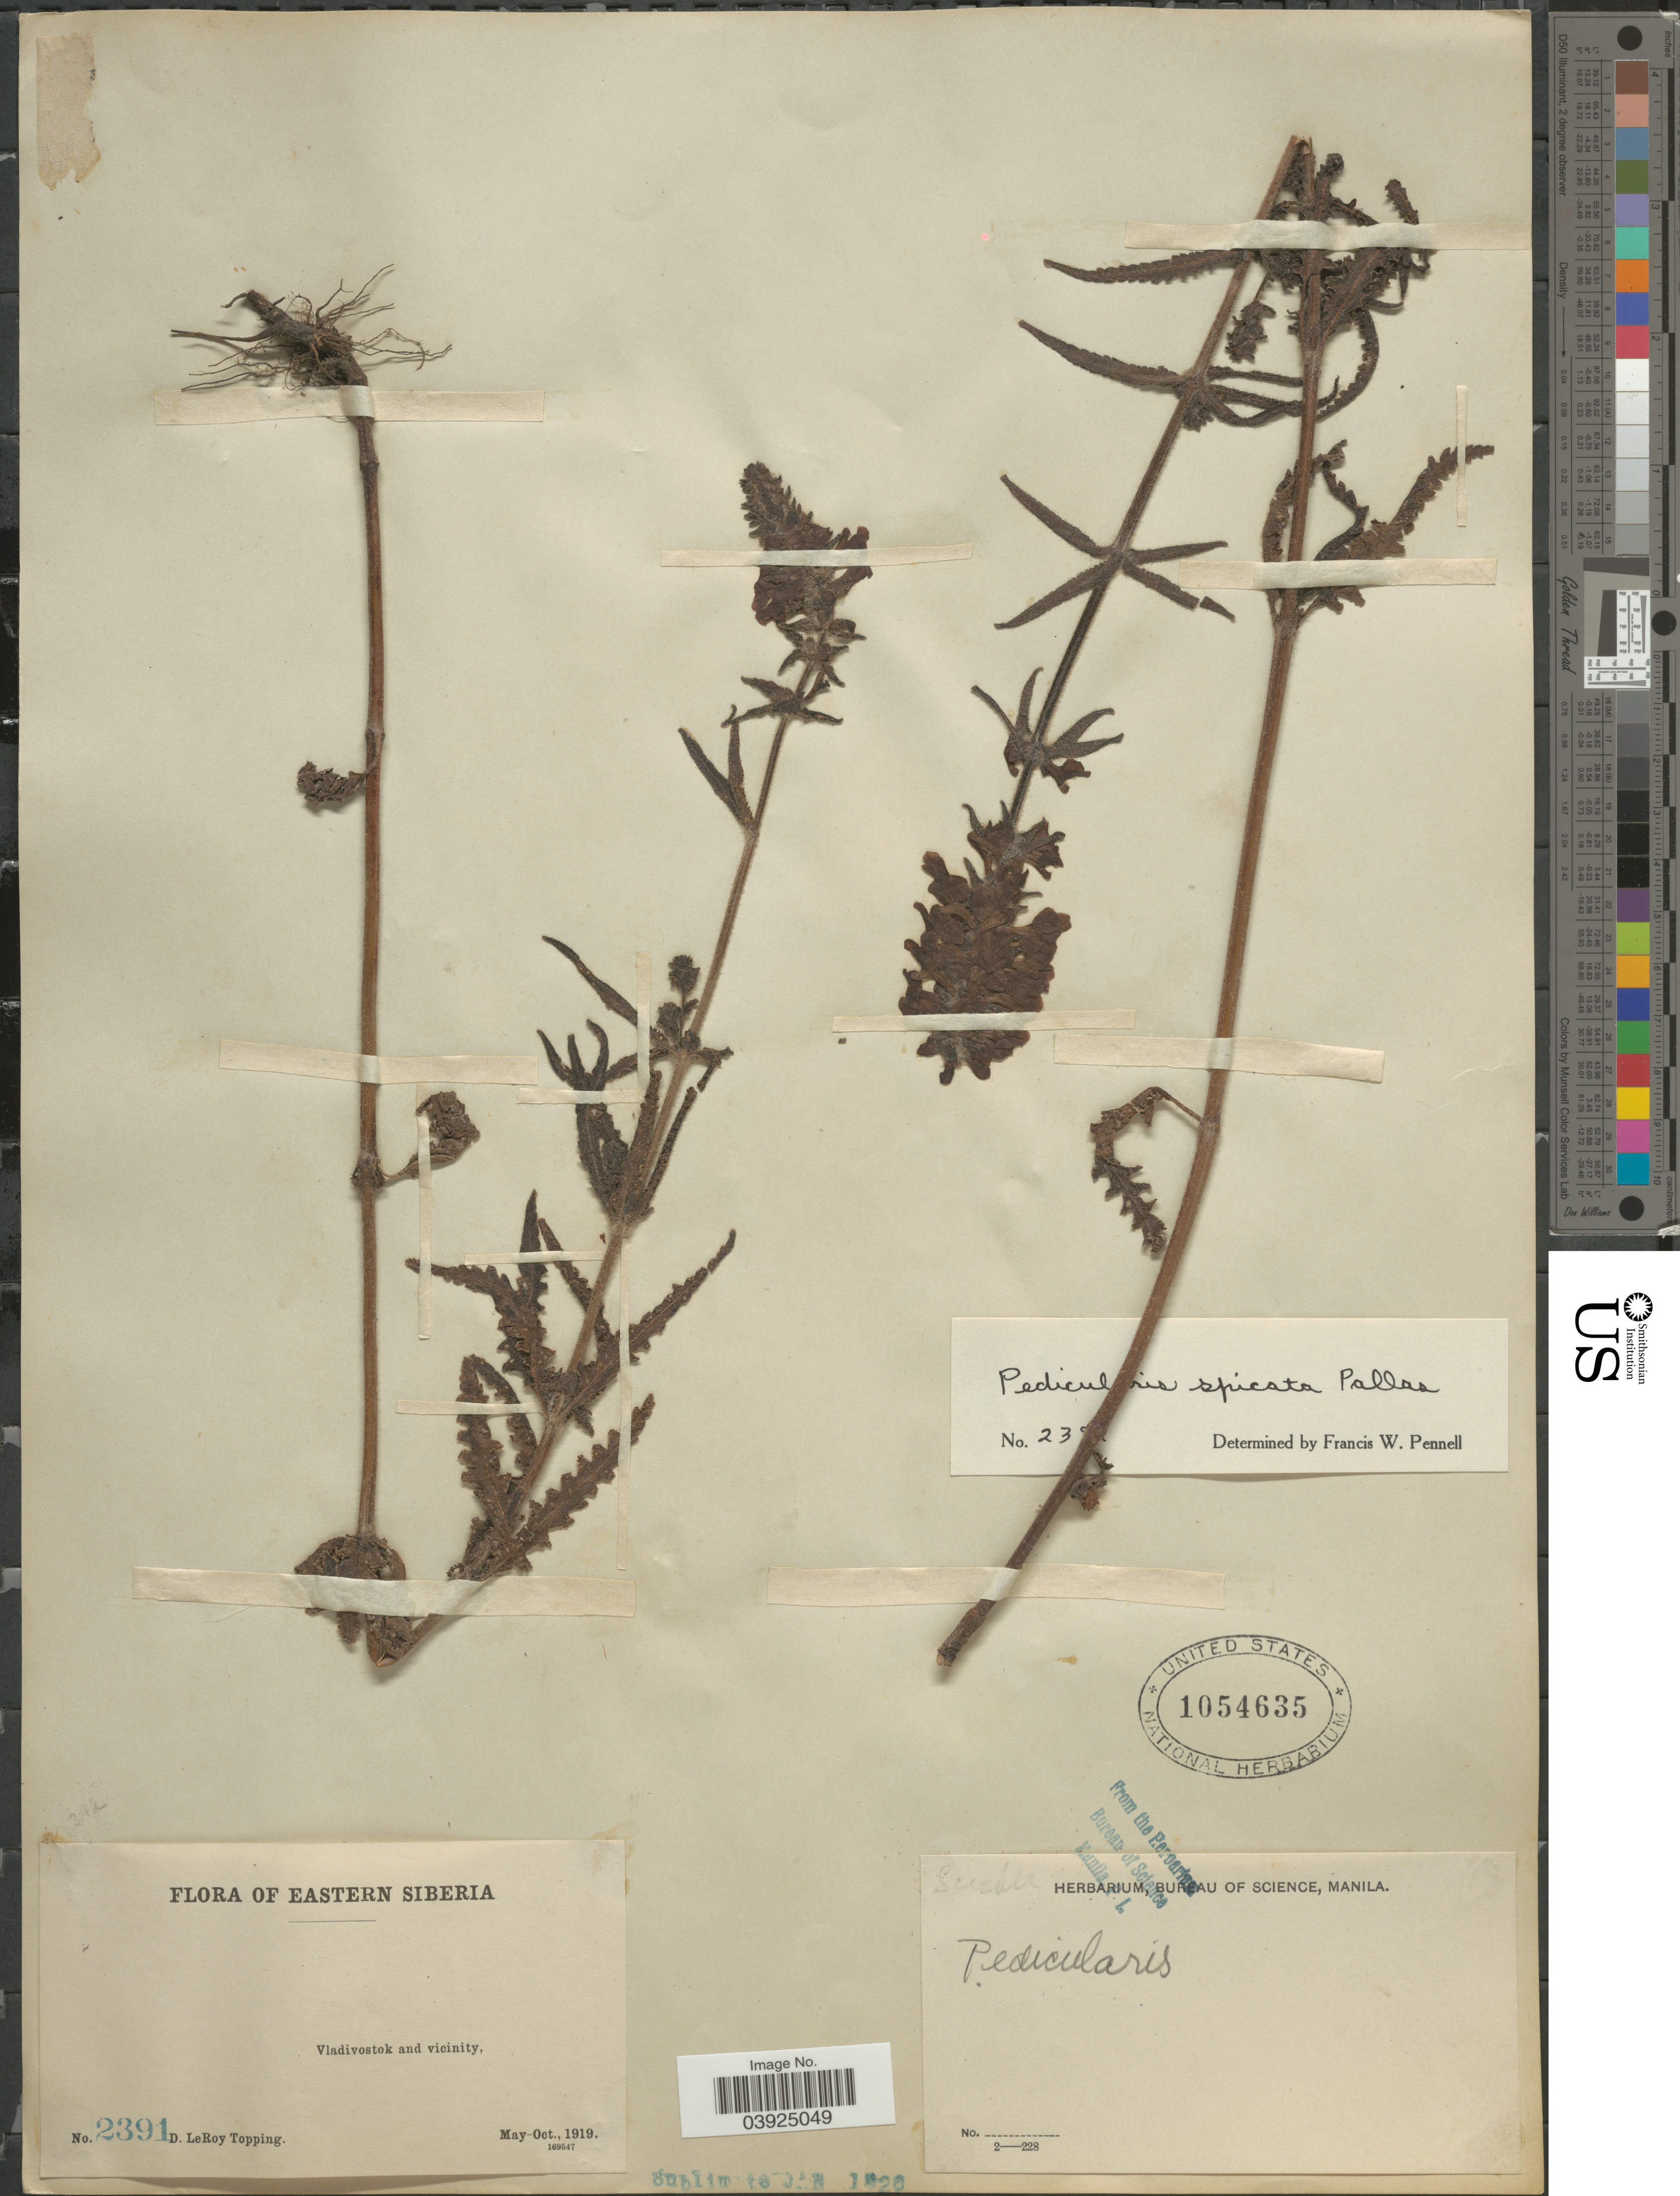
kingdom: Plantae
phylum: Tracheophyta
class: Magnoliopsida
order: Lamiales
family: Orobanchaceae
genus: Pedicularis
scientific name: Pedicularis spicata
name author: Pall.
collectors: D. L. Topping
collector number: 2391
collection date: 1919-05/1919-10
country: Russian Federation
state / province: Primorsky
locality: Eastern Siberia. Vladivostok and vicinity.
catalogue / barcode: US 1054635